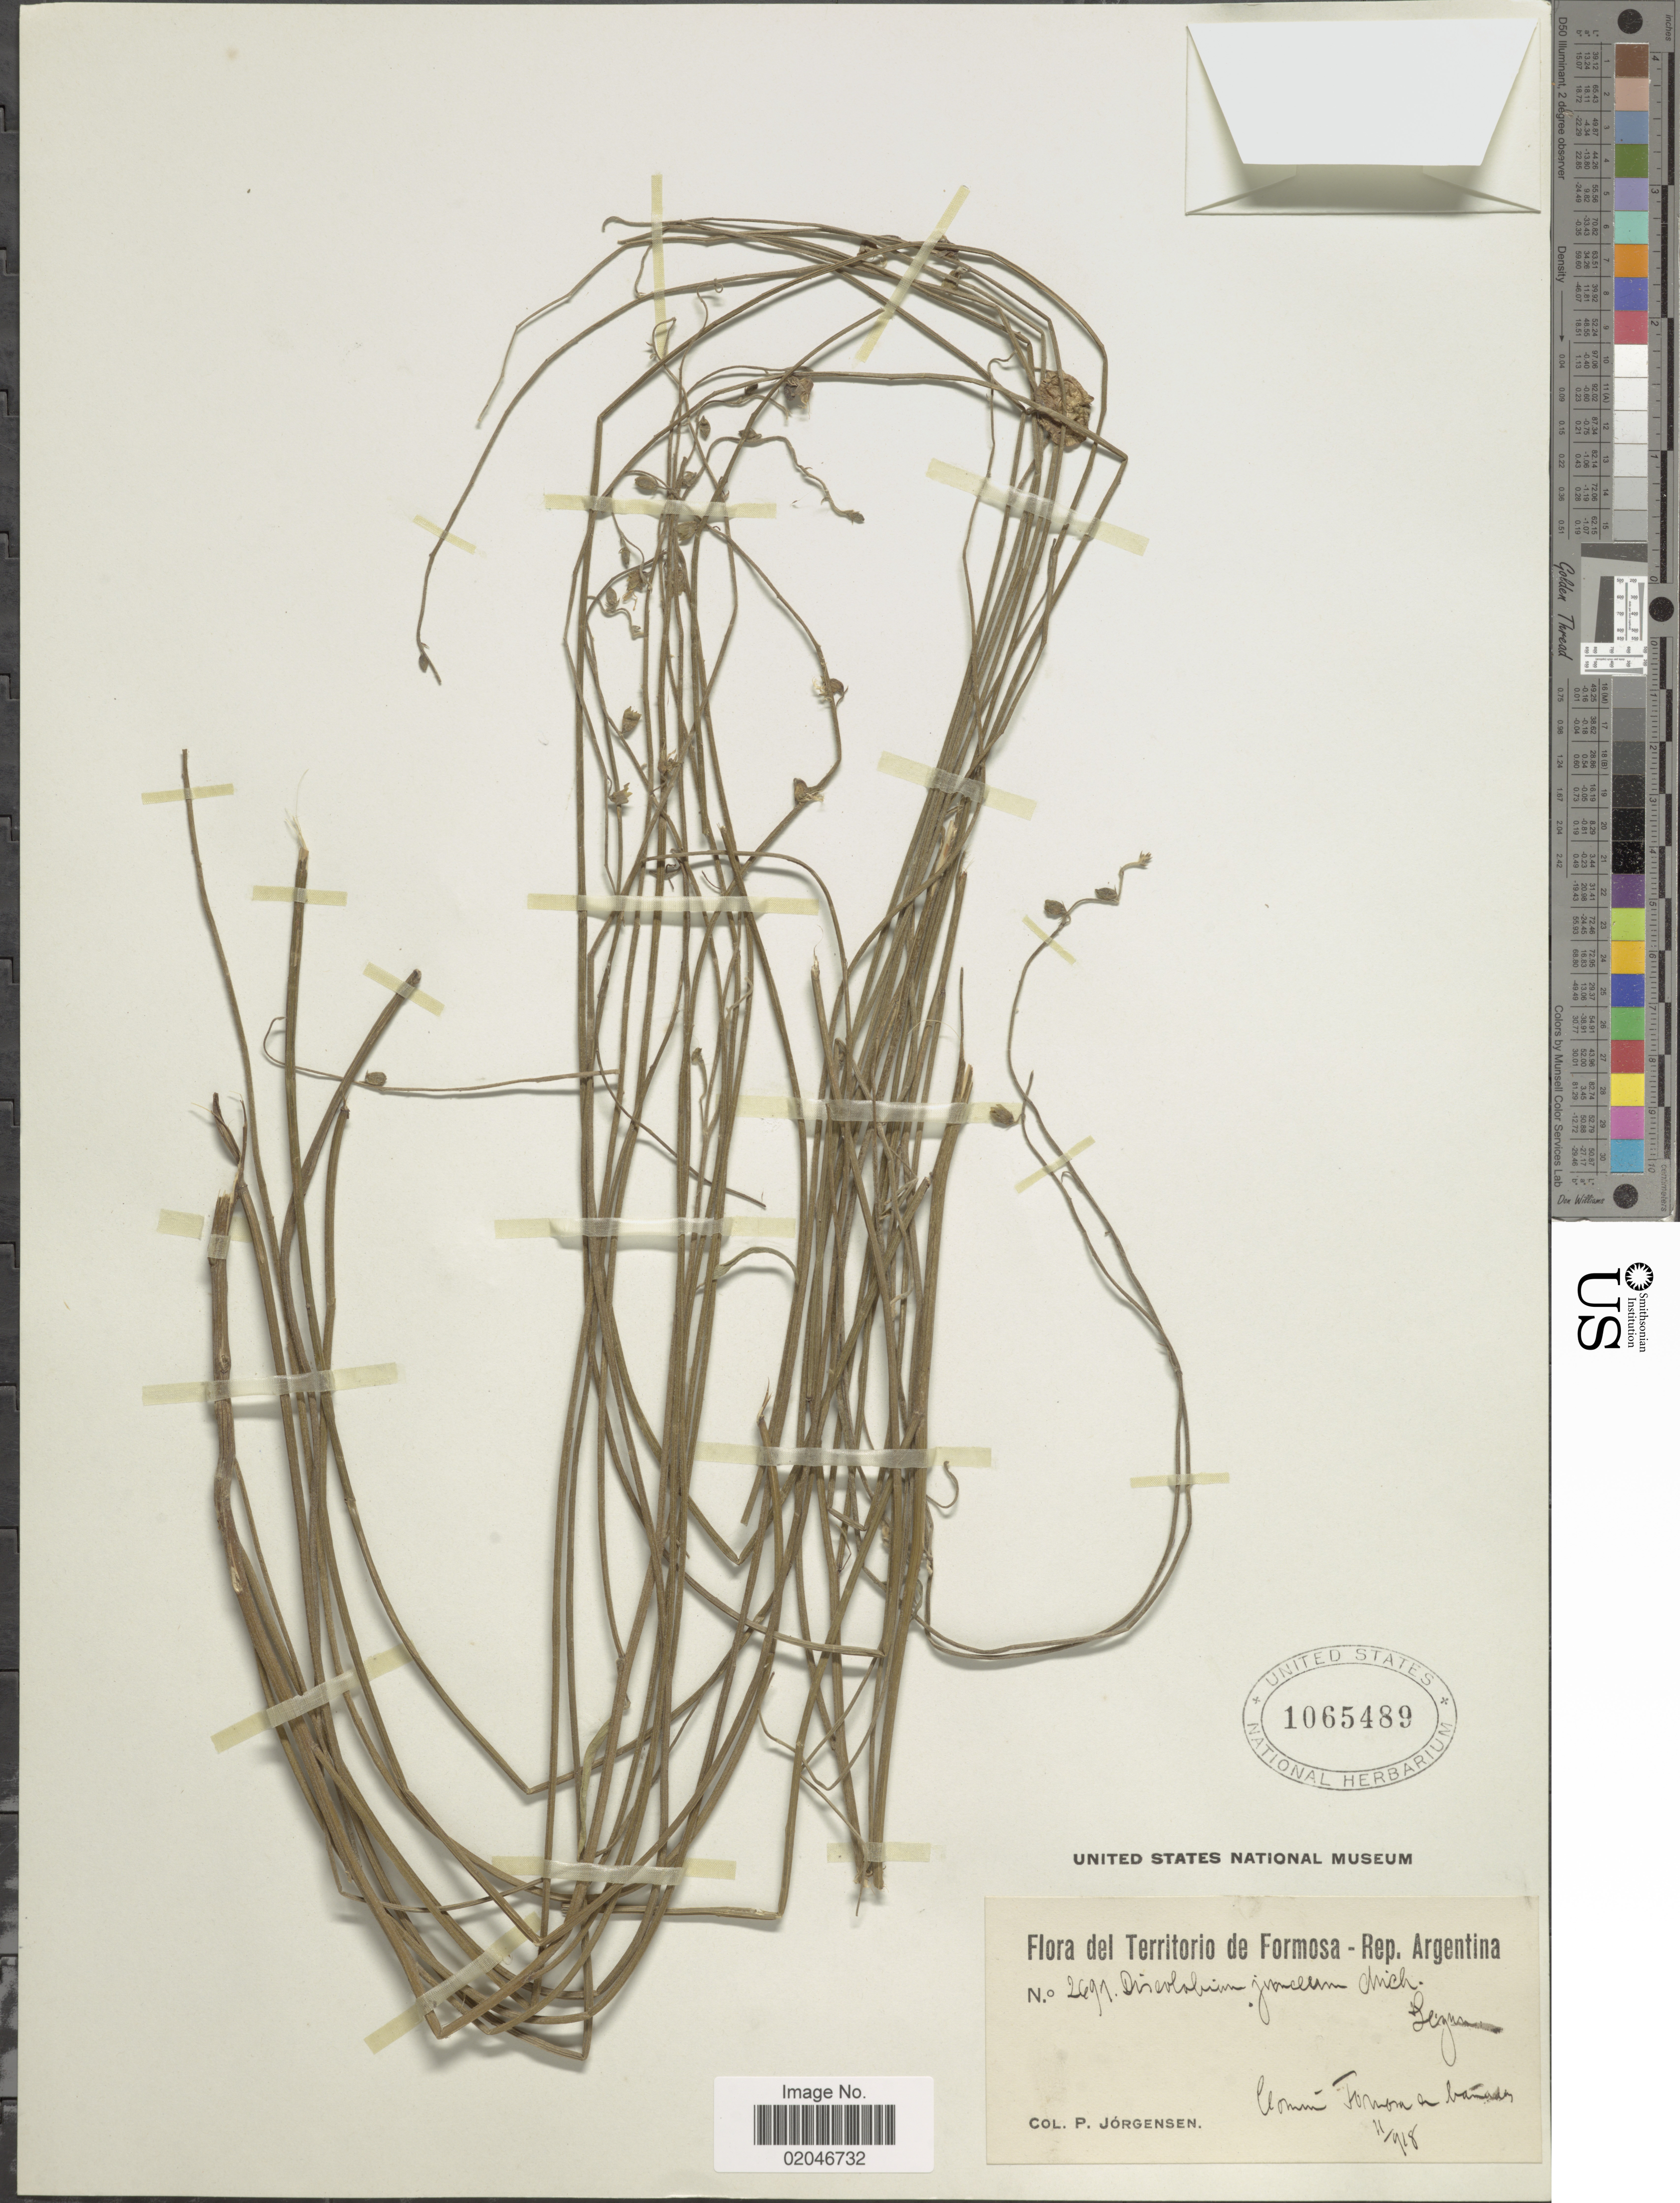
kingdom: Plantae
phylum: Tracheophyta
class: Magnoliopsida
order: Fabales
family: Fabaceae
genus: Discolobium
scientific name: Discolobium leptophyllum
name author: Benth.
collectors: P. Jörgensen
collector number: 2691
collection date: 1918-11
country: Argentina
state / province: Formosa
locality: Territorio de Formosa, Comun Formosa en bañados.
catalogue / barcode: US 1065489